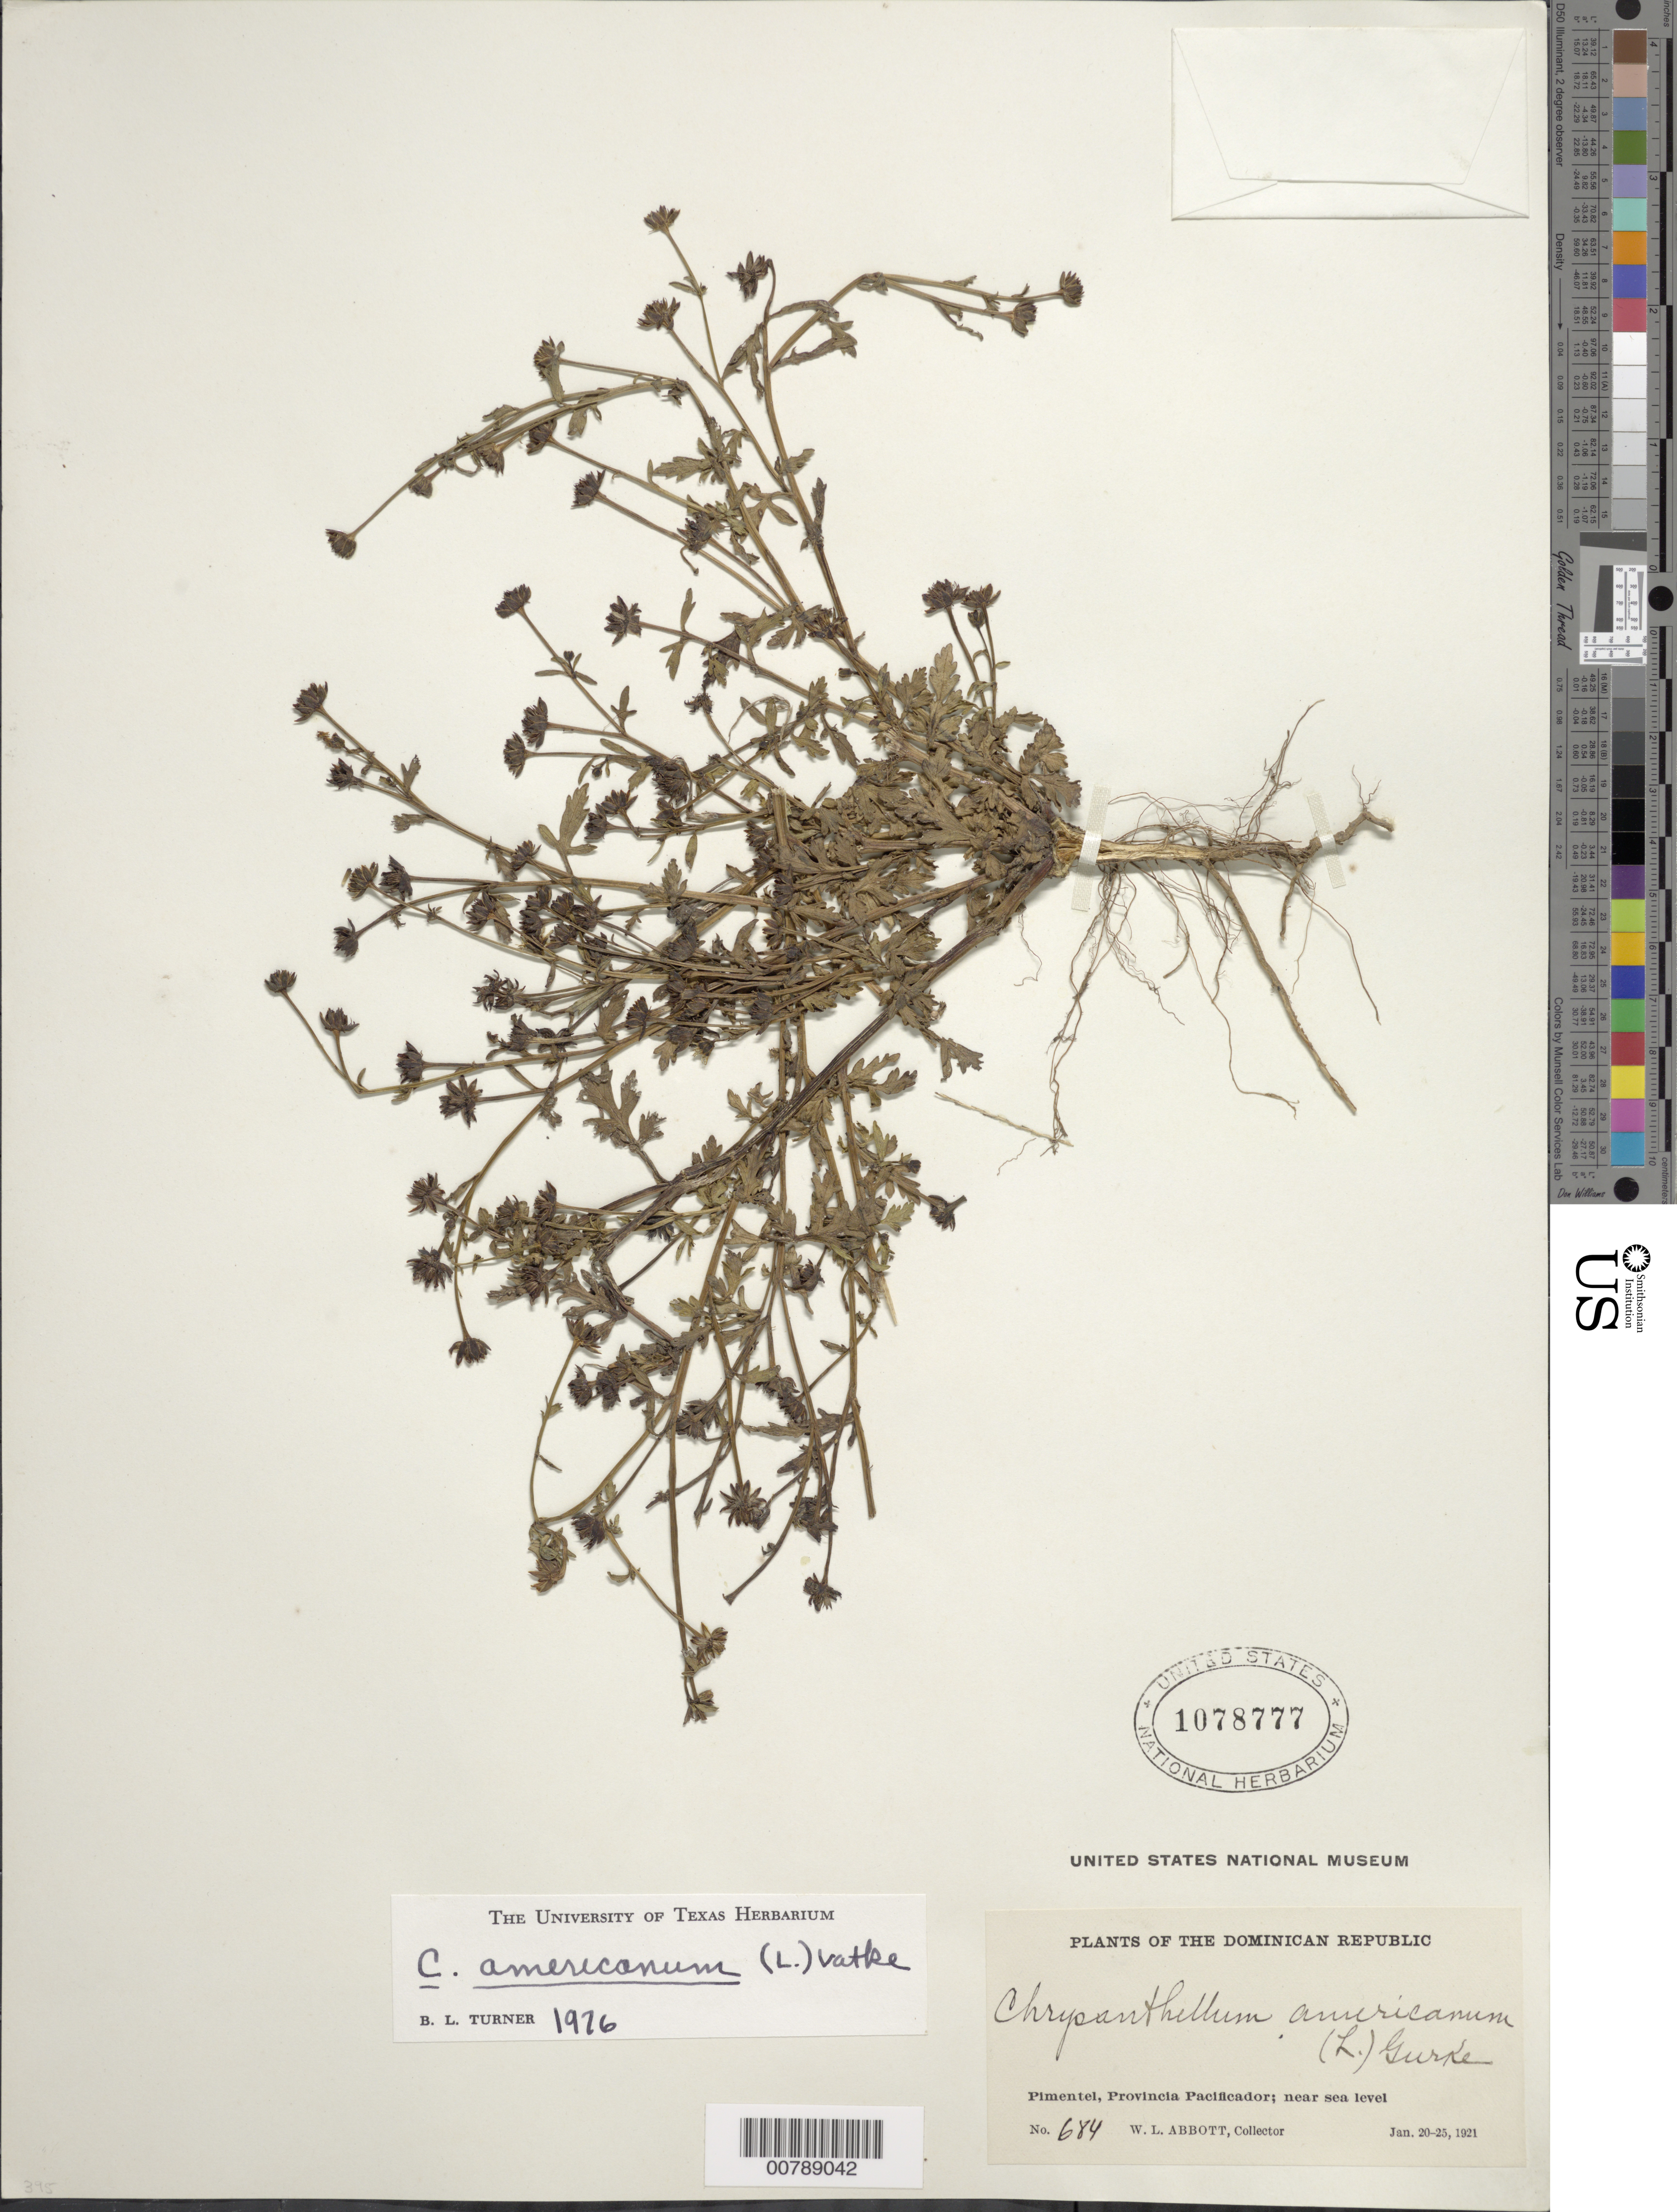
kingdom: Plantae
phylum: Tracheophyta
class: Magnoliopsida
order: Asterales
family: Asteraceae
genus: Chrysanthellum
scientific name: Chrysanthellum americanum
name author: (L.) Vatke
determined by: Turner, B. L.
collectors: W. L. Abbott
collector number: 684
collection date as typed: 20 Jan 1910 to 25 Jan 1921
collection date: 1910-01-20/1921-01-25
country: Dominican Republic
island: Hispaniola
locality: Pimentel, Provincia Pacificador; near sea level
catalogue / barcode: US 1078777